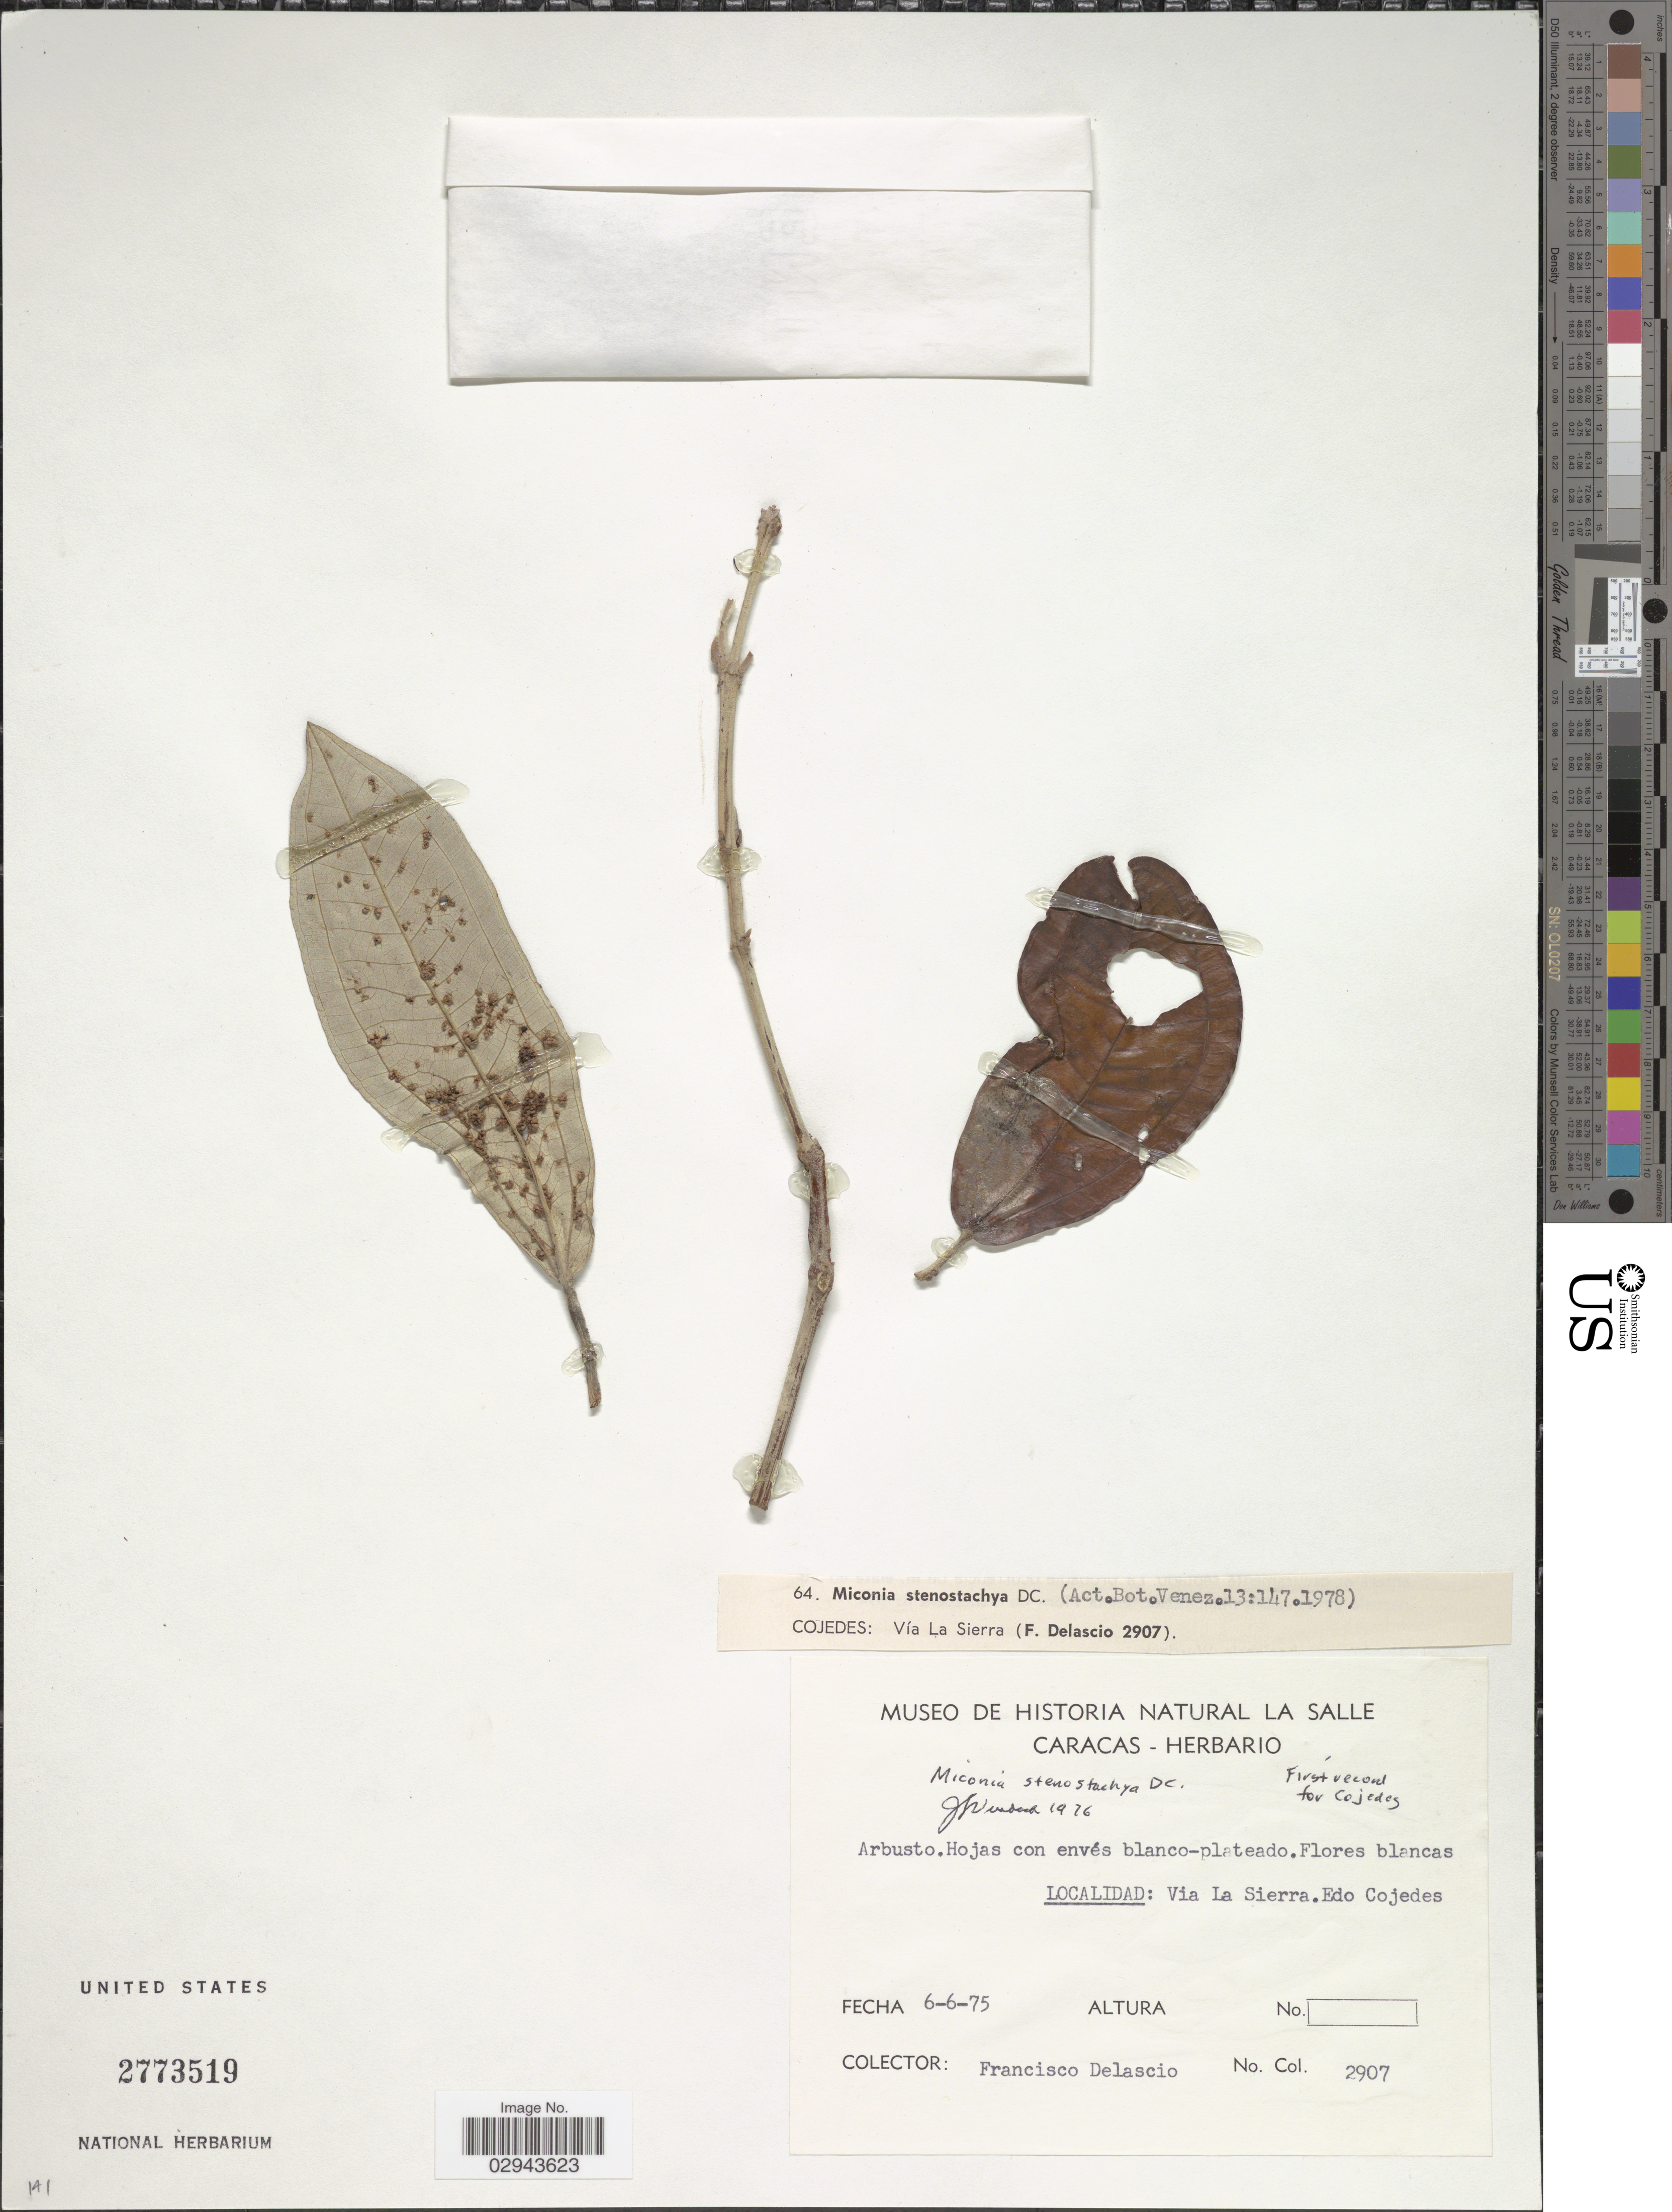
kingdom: Plantae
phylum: Tracheophyta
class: Magnoliopsida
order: Myrtales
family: Melastomataceae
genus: Miconia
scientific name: Miconia stenostachya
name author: DC.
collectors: F. Delascio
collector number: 2907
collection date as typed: Transcribed d/m/y: 6/6/75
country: Venezuela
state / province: Cojedes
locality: Via La Sierra.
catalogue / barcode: US 2773519